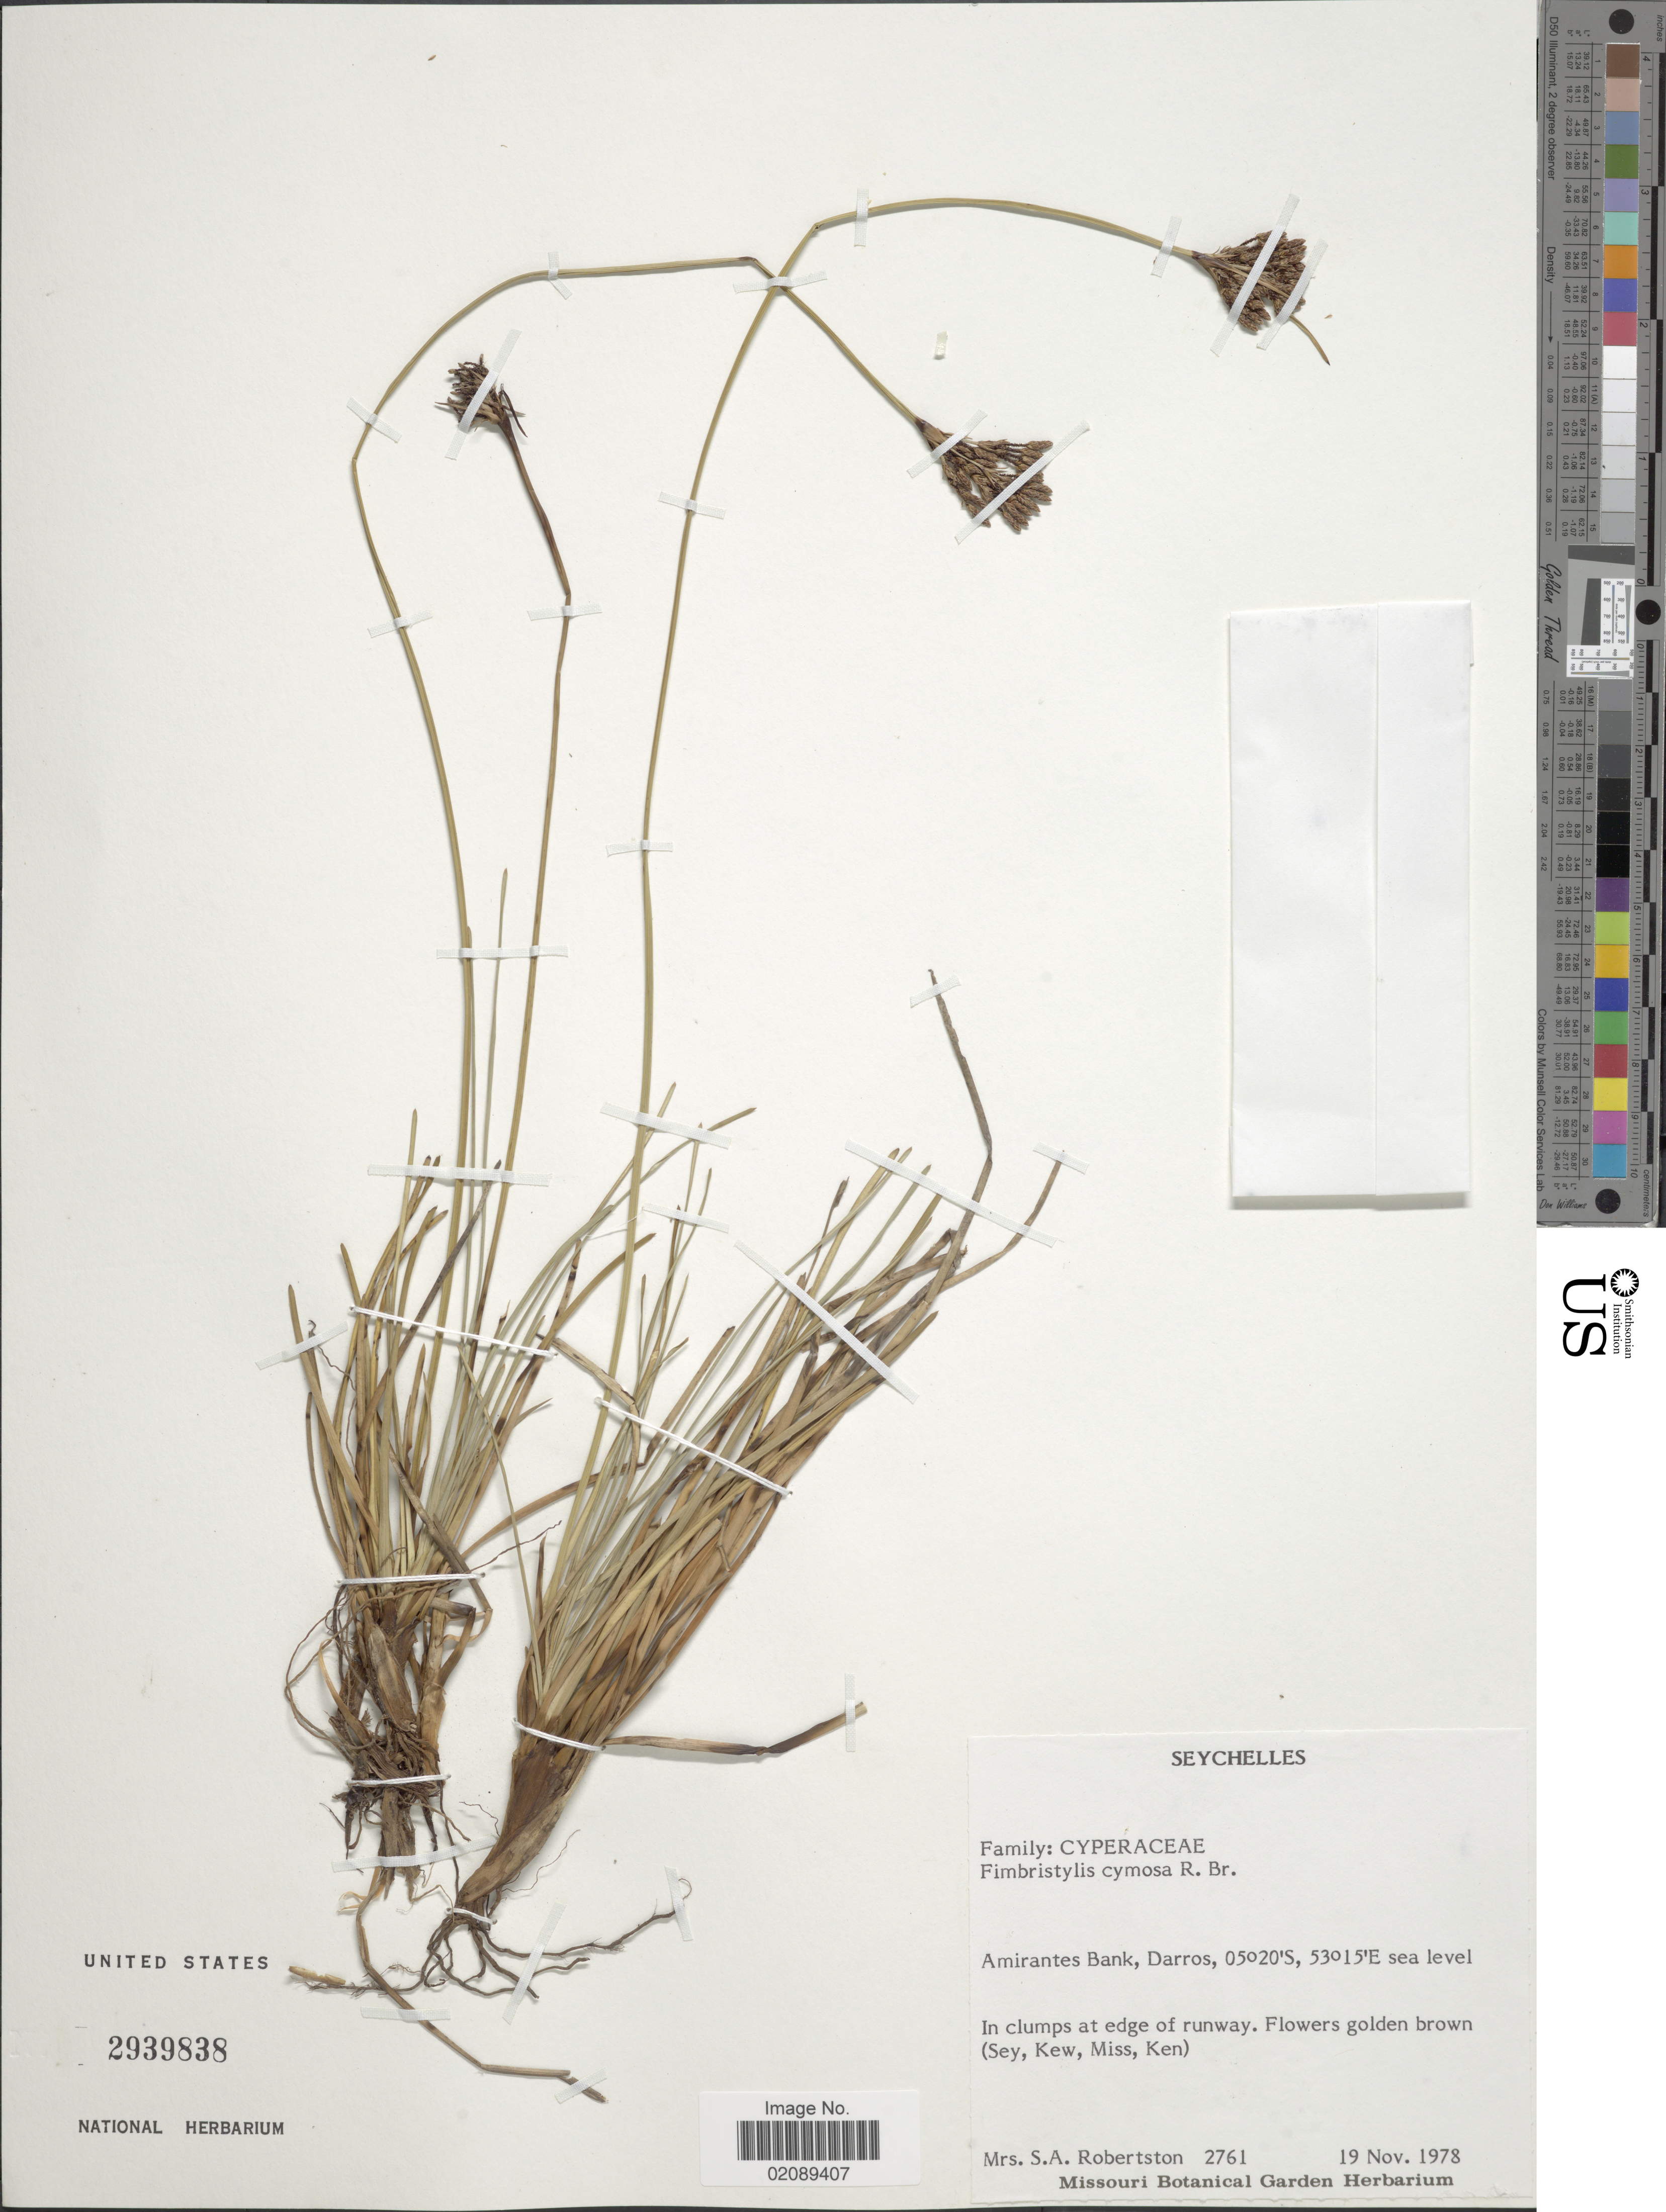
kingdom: Plantae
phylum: Tracheophyta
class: Liliopsida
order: Poales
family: Cyperaceae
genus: Fimbristylis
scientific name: Fimbristylis cymosa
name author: R. Br.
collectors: S. Robertson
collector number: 2761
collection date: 1978-11-19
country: Seychelles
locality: Amirantes Bank, Darros, in clumps at edge of runway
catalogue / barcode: US 2939838